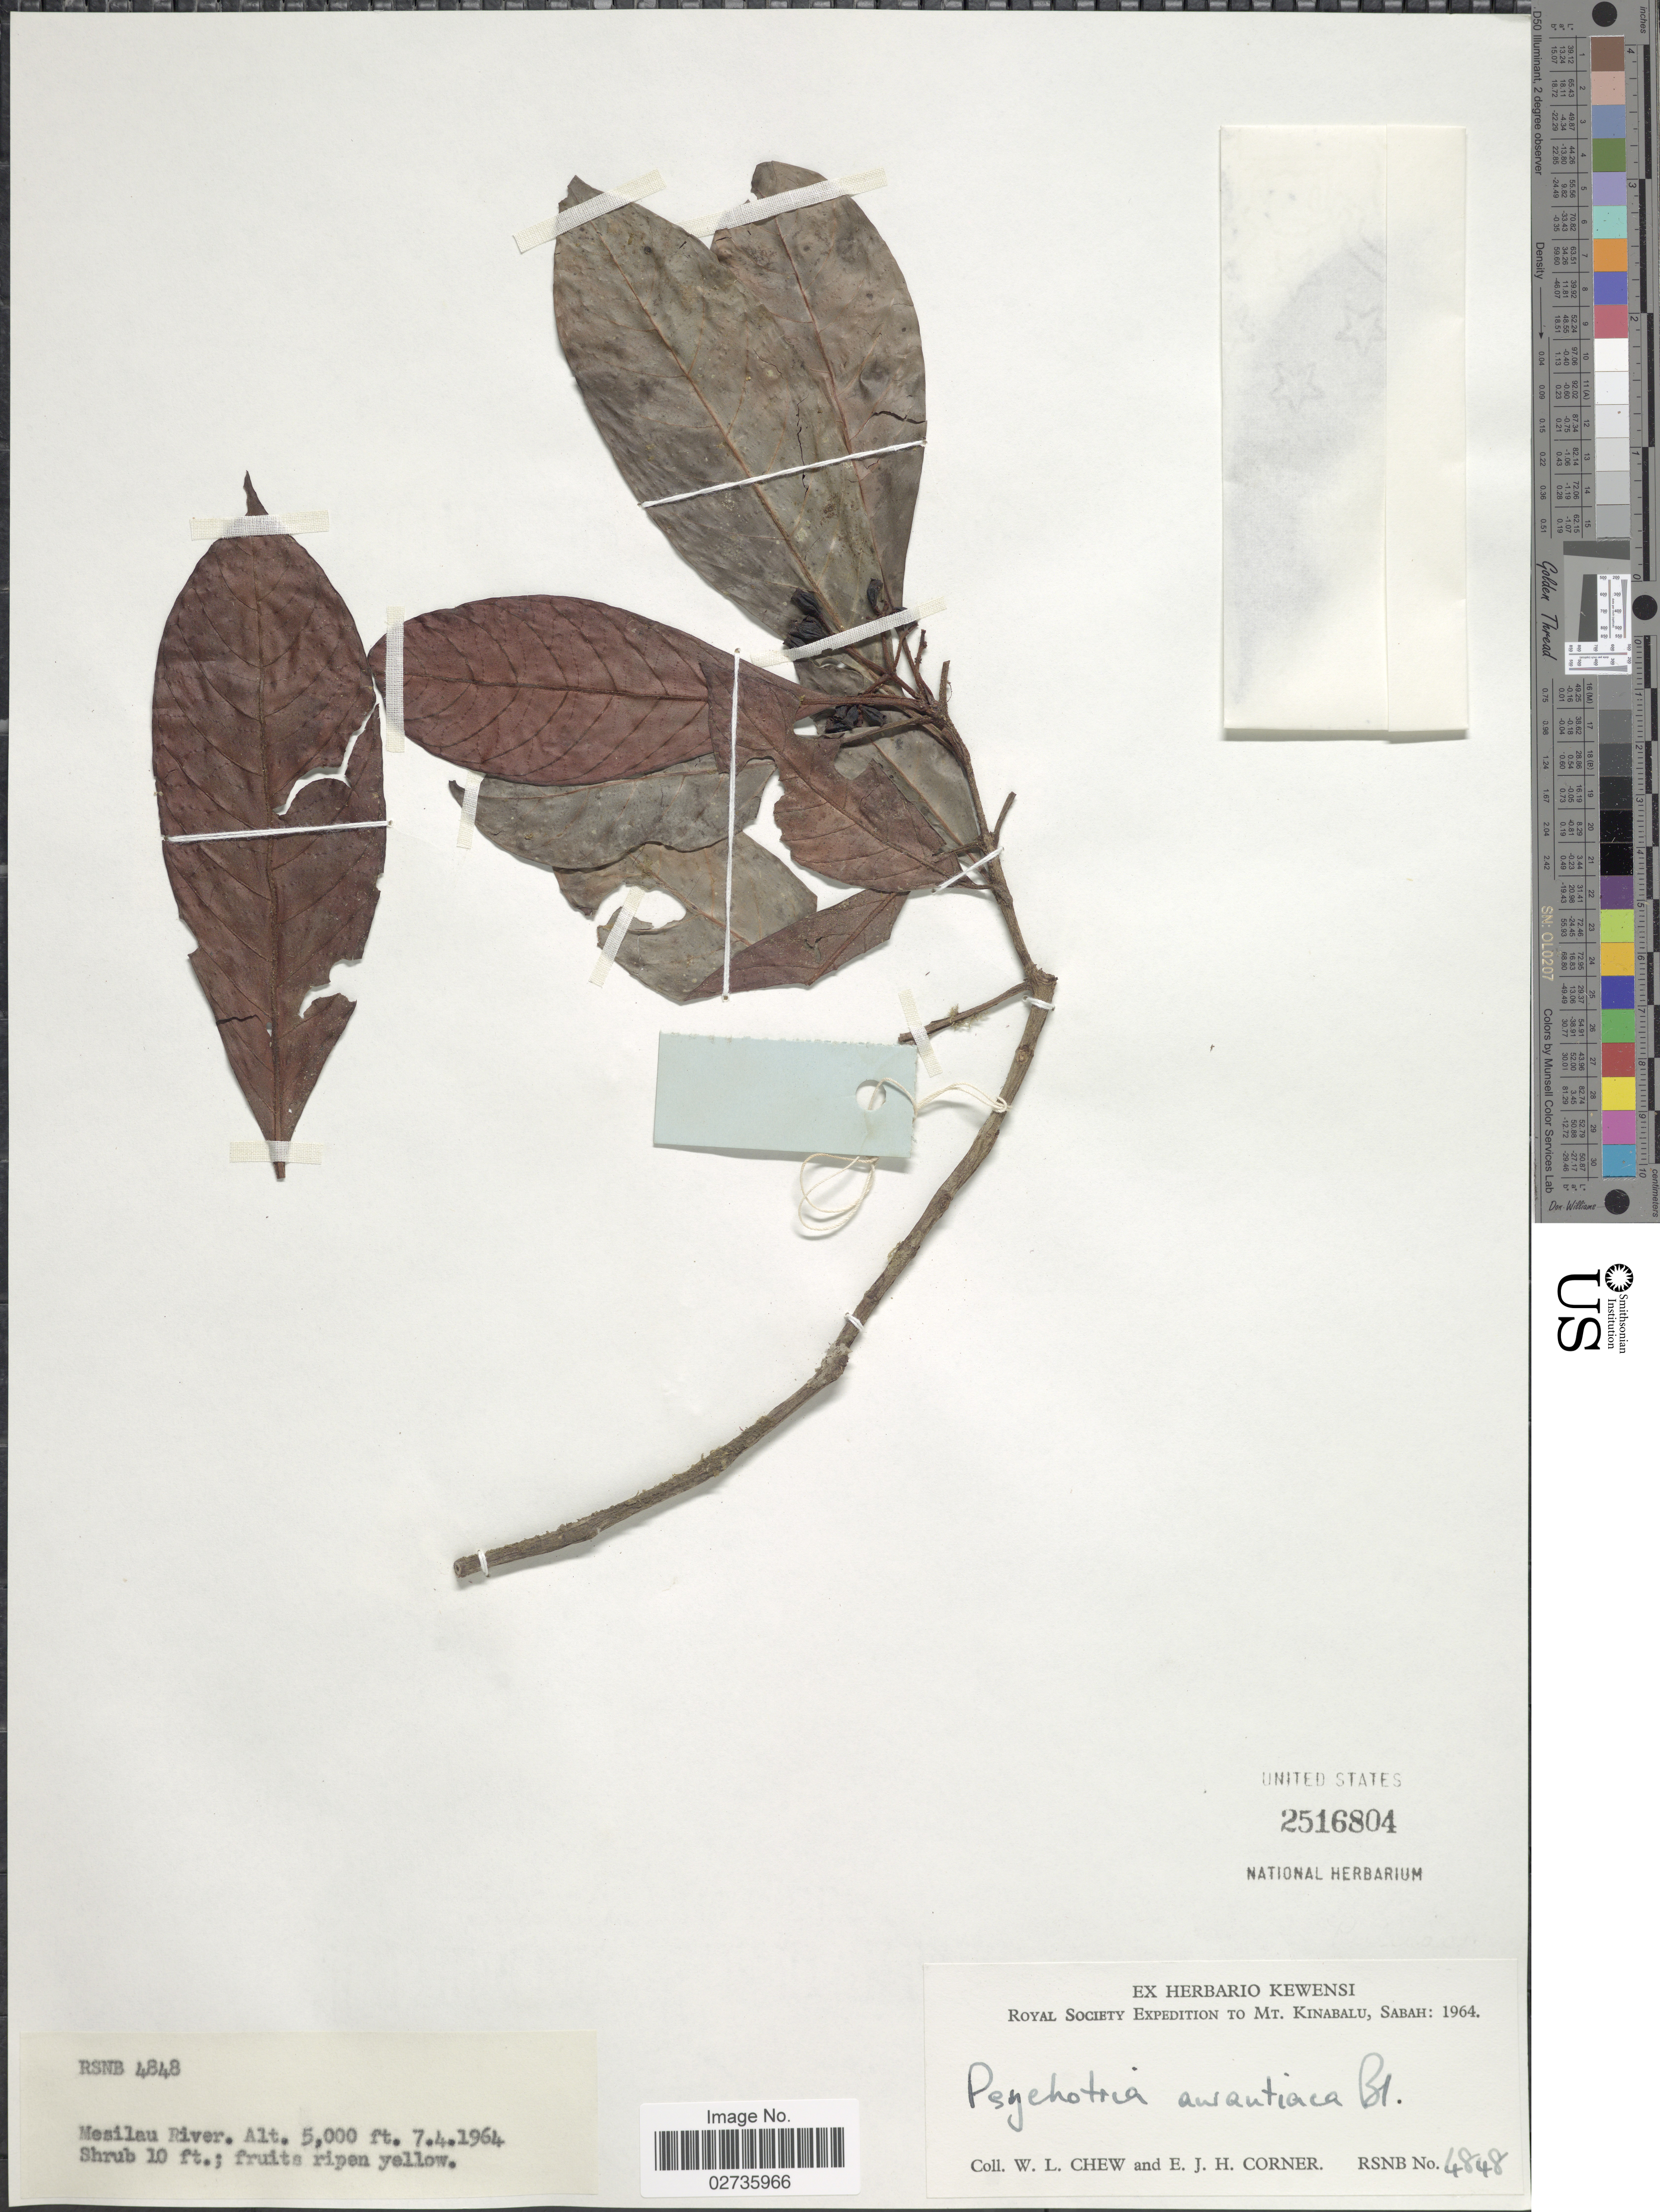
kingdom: Plantae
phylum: Tracheophyta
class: Magnoliopsida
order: Gentianales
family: Rubiaceae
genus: Psychotria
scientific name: Psychotria aurantiaca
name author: Wall.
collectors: W. Chew & E. Corner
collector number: RSNB 4848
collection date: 1964-04-07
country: Malaysia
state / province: Sabah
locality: Mt Kinabalu, Mesilau River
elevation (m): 1524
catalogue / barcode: US 2516804